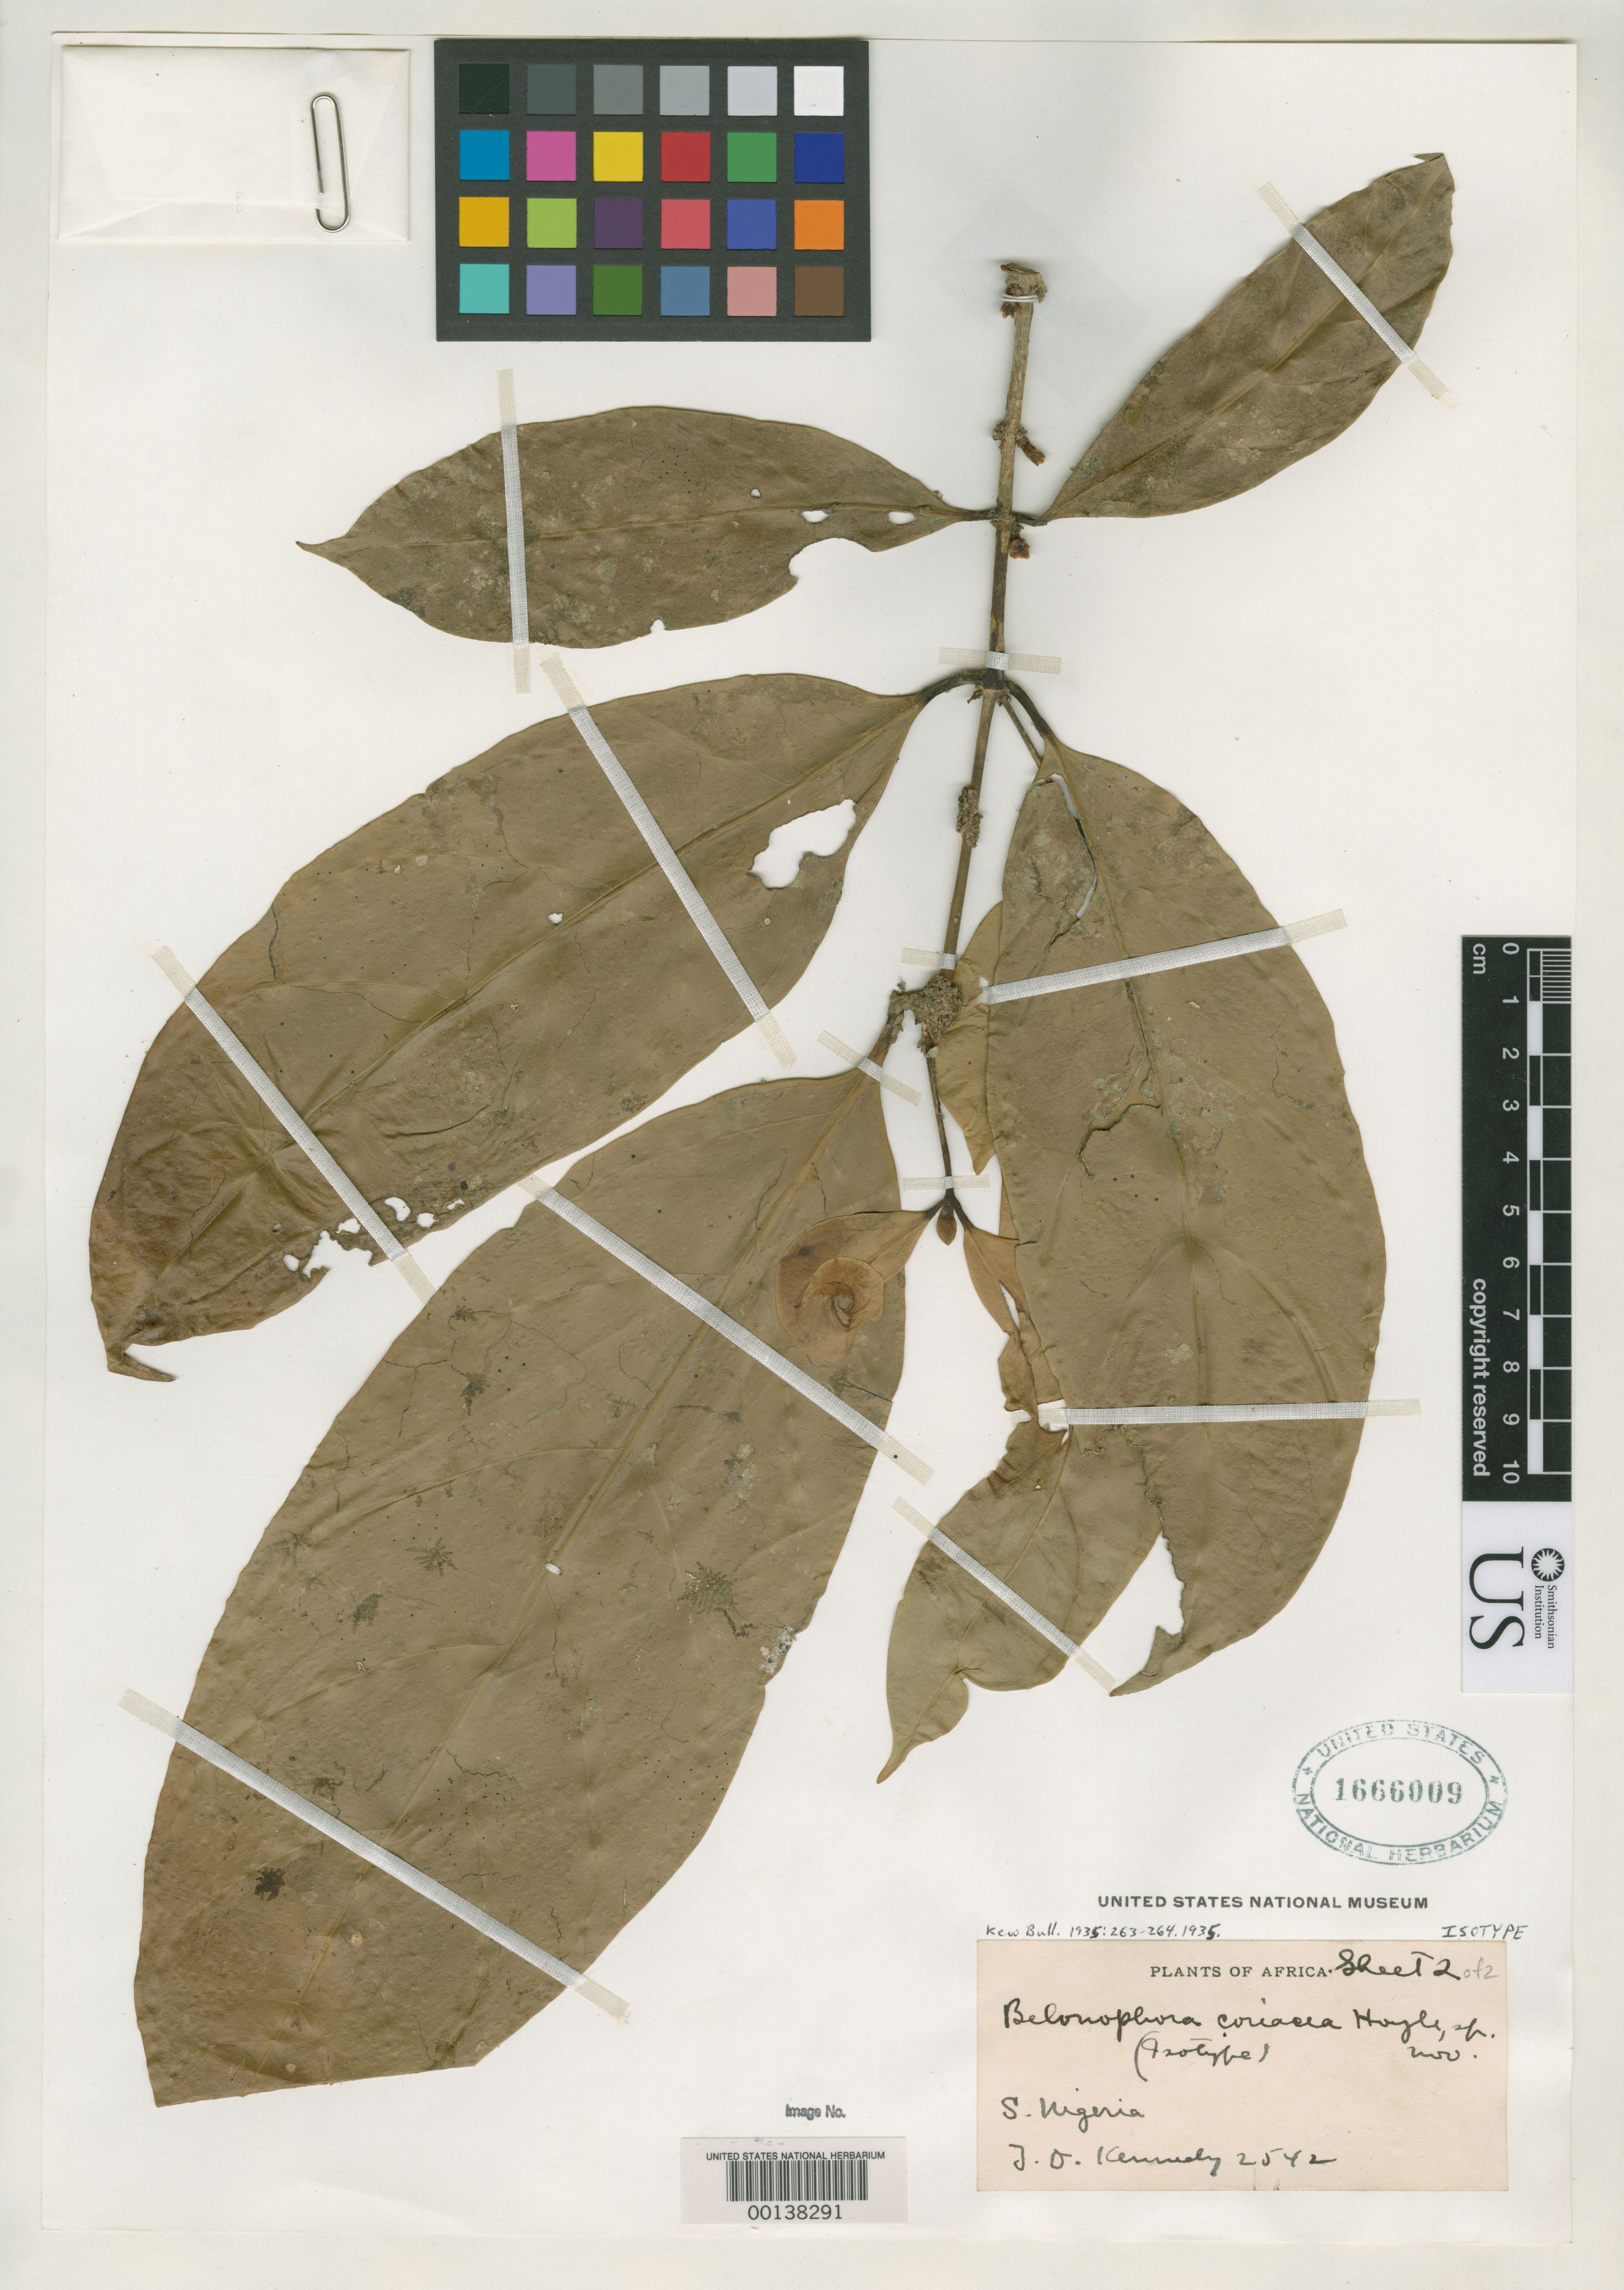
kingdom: Plantae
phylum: Tracheophyta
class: Magnoliopsida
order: Gentianales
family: Rubiaceae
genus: Belonophora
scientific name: Belonophora coriacea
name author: Hoyle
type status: Isotype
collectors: J. D. Kennedy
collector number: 2542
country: Nigeria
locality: Mamu River.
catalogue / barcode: US 1666009